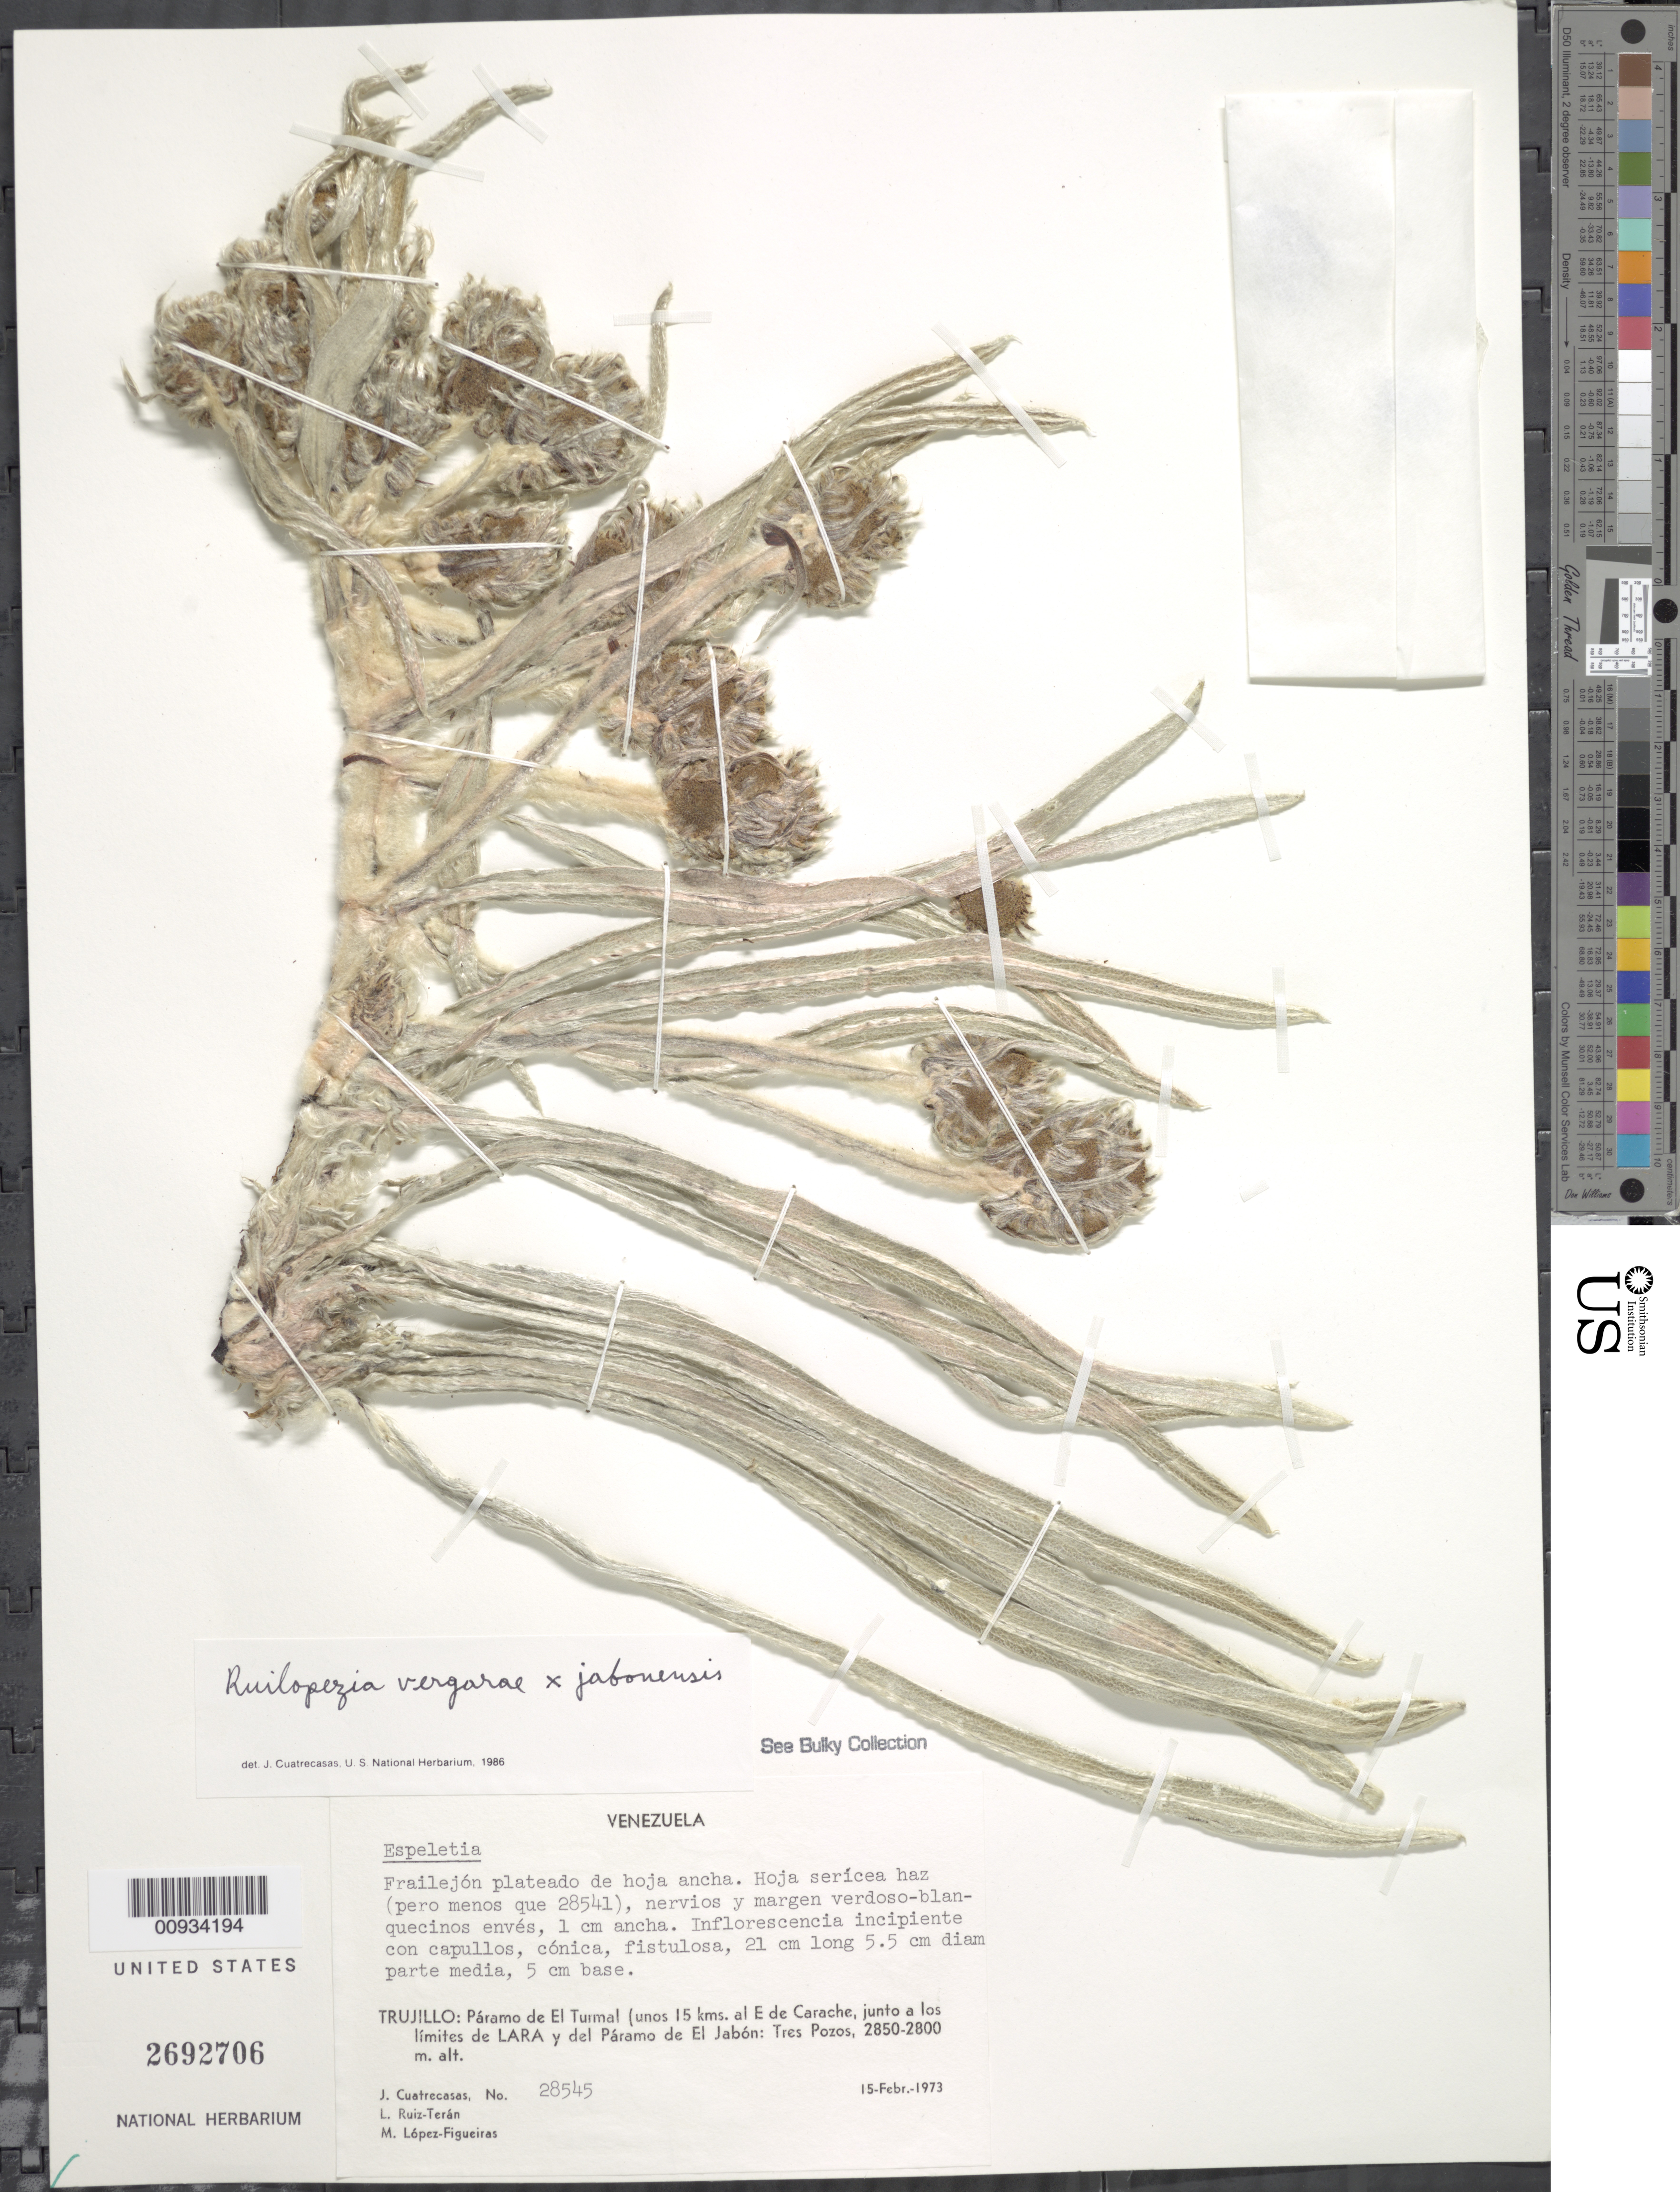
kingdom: Plantae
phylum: Tracheophyta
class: Magnoliopsida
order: Asterales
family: Asteraceae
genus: Ruilopezia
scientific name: Ruilopezia jabonensis x R. vergarae Cuatrec. & López Fig.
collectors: J. Cuatrecasas, L. E. Ruíz-Terán & M. López Figueiras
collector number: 28545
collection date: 1973-02-15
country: Venezuela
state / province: Trujillo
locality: Paramo de El Turmal (unos 15 kms al E de Carache, junto a los limites de Lara y del Paramo de El Jabon, Tres Pozos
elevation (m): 2800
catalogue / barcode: US 2692706